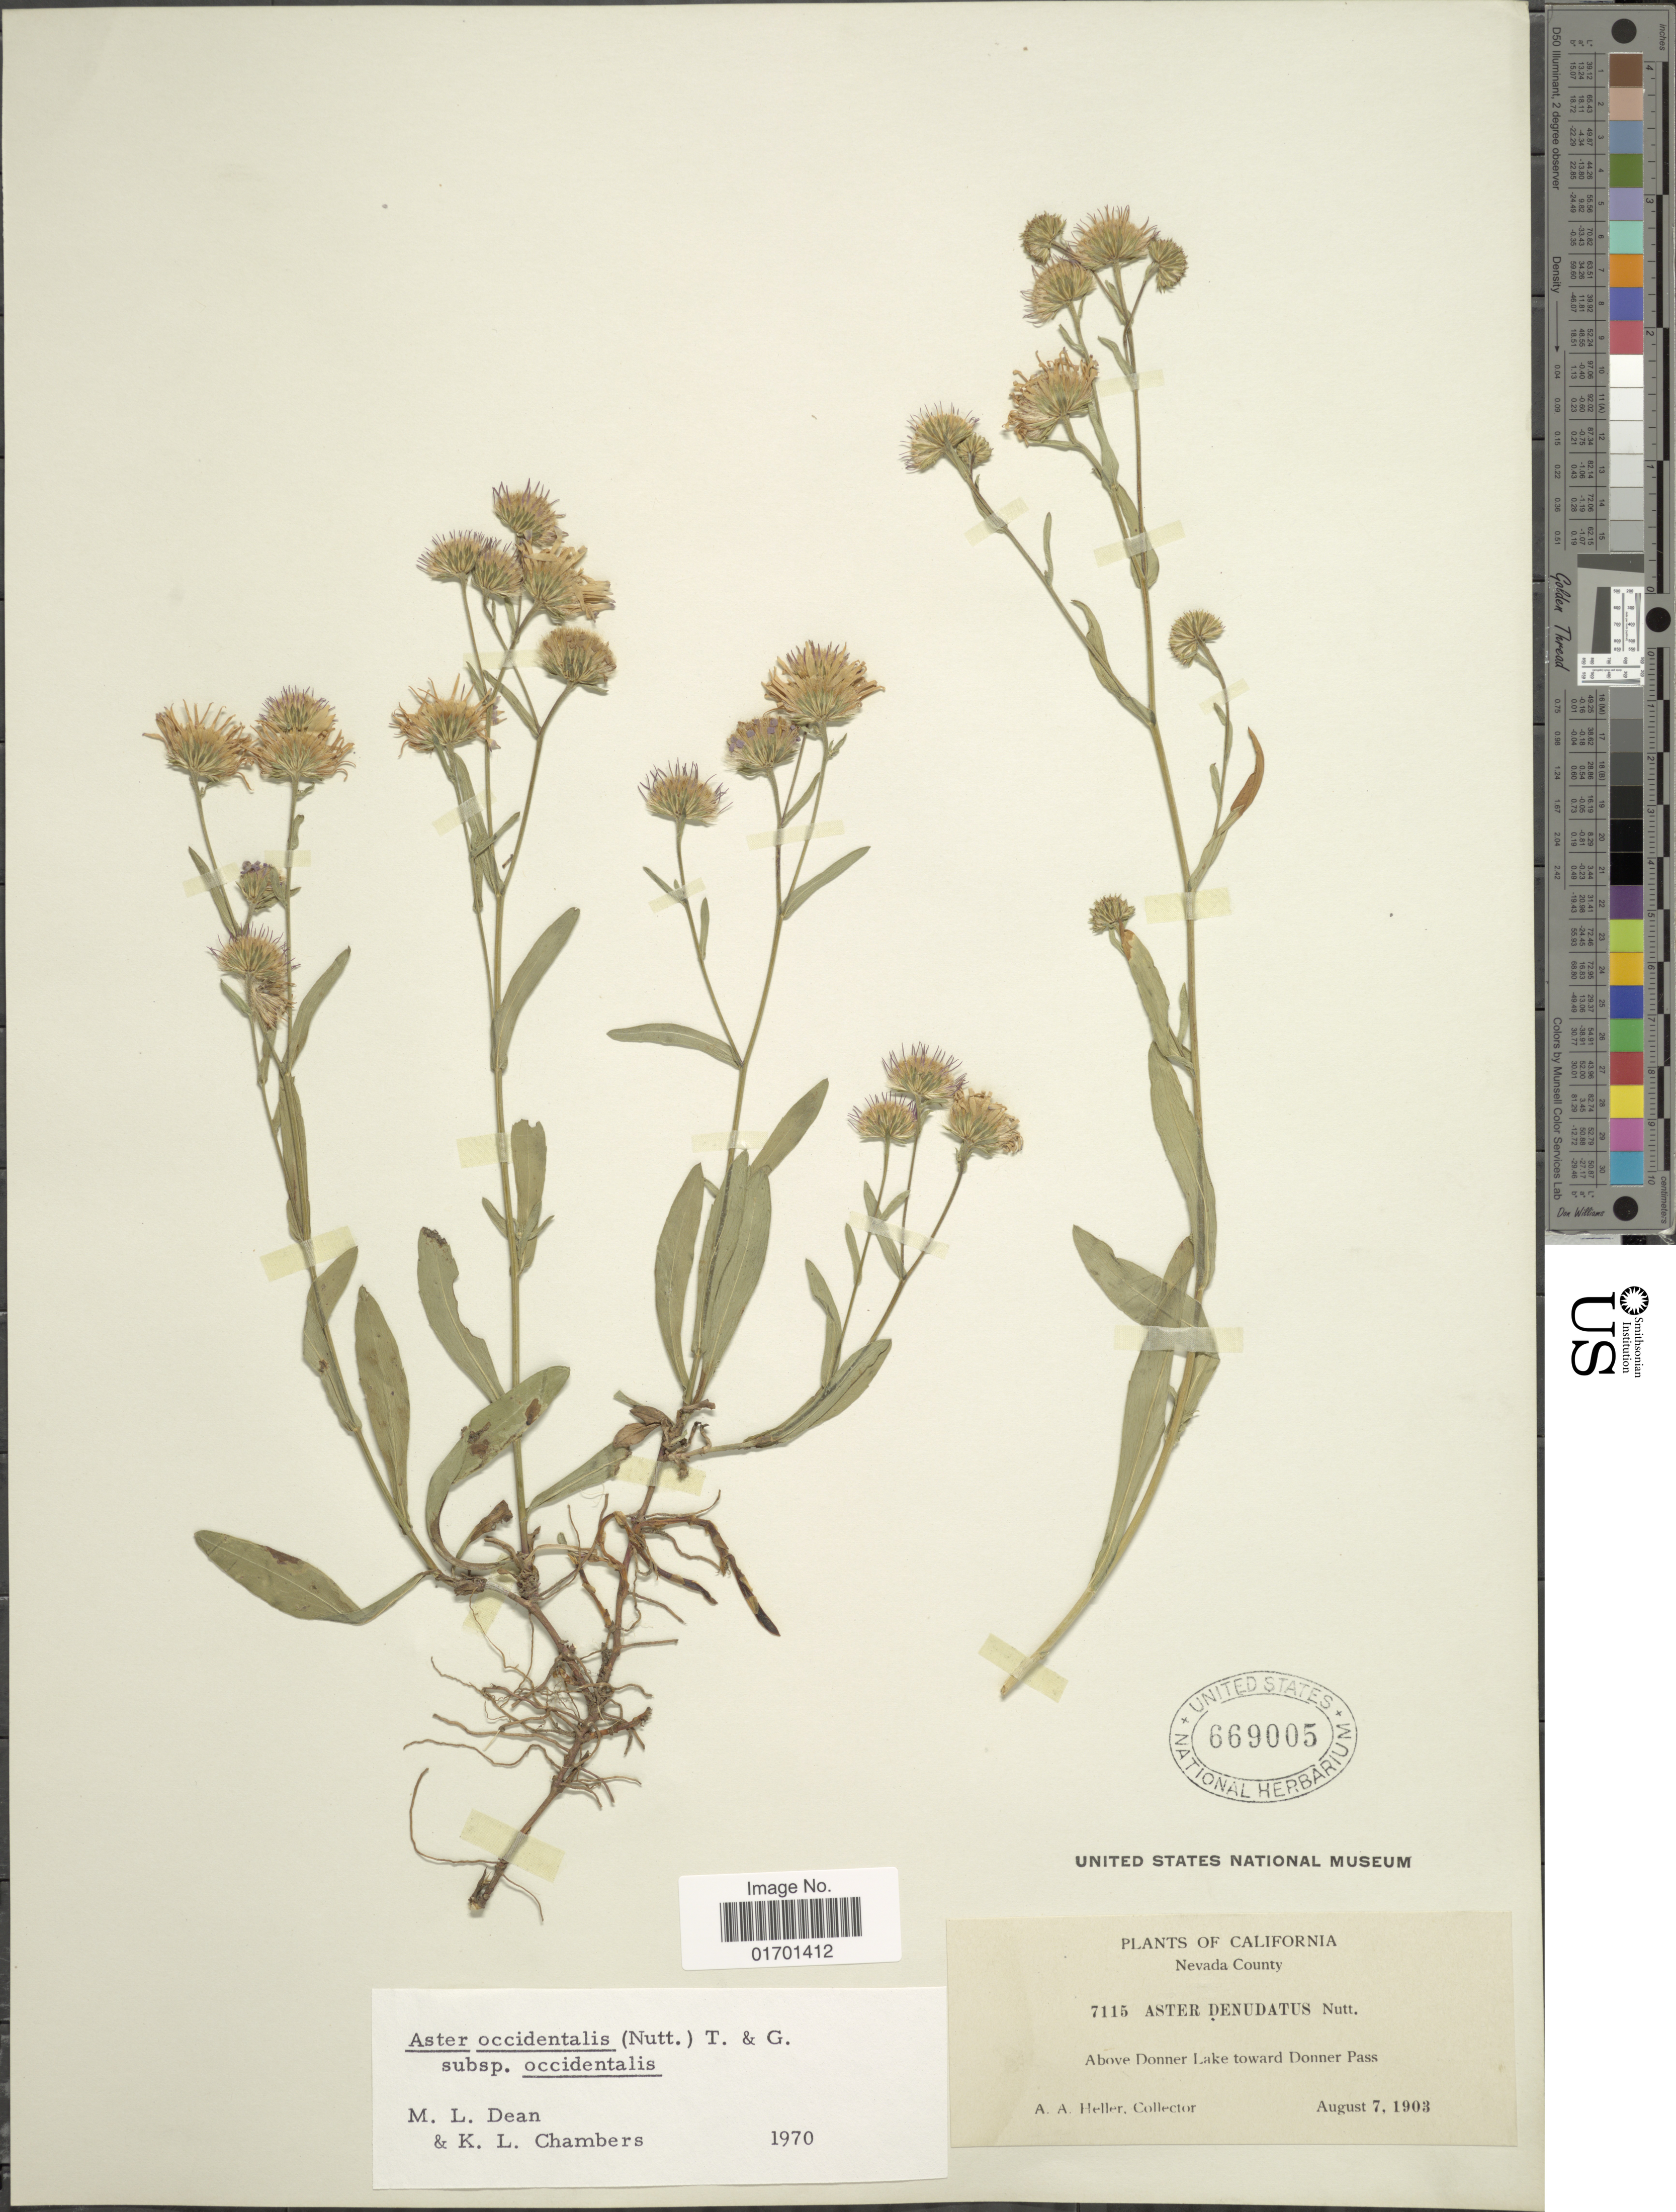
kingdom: Plantae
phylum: Tracheophyta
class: Magnoliopsida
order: Asterales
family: Asteraceae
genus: Symphyotrichum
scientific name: Symphyotrichum spathulatum var. spathulatum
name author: (Lindl.) G.L. Nesom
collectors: A. A. Heller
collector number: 7115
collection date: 1903-08-07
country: United States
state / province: California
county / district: Nevada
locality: Nevada County, Above Donner Lake toward Donner Pass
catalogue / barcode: US 669005